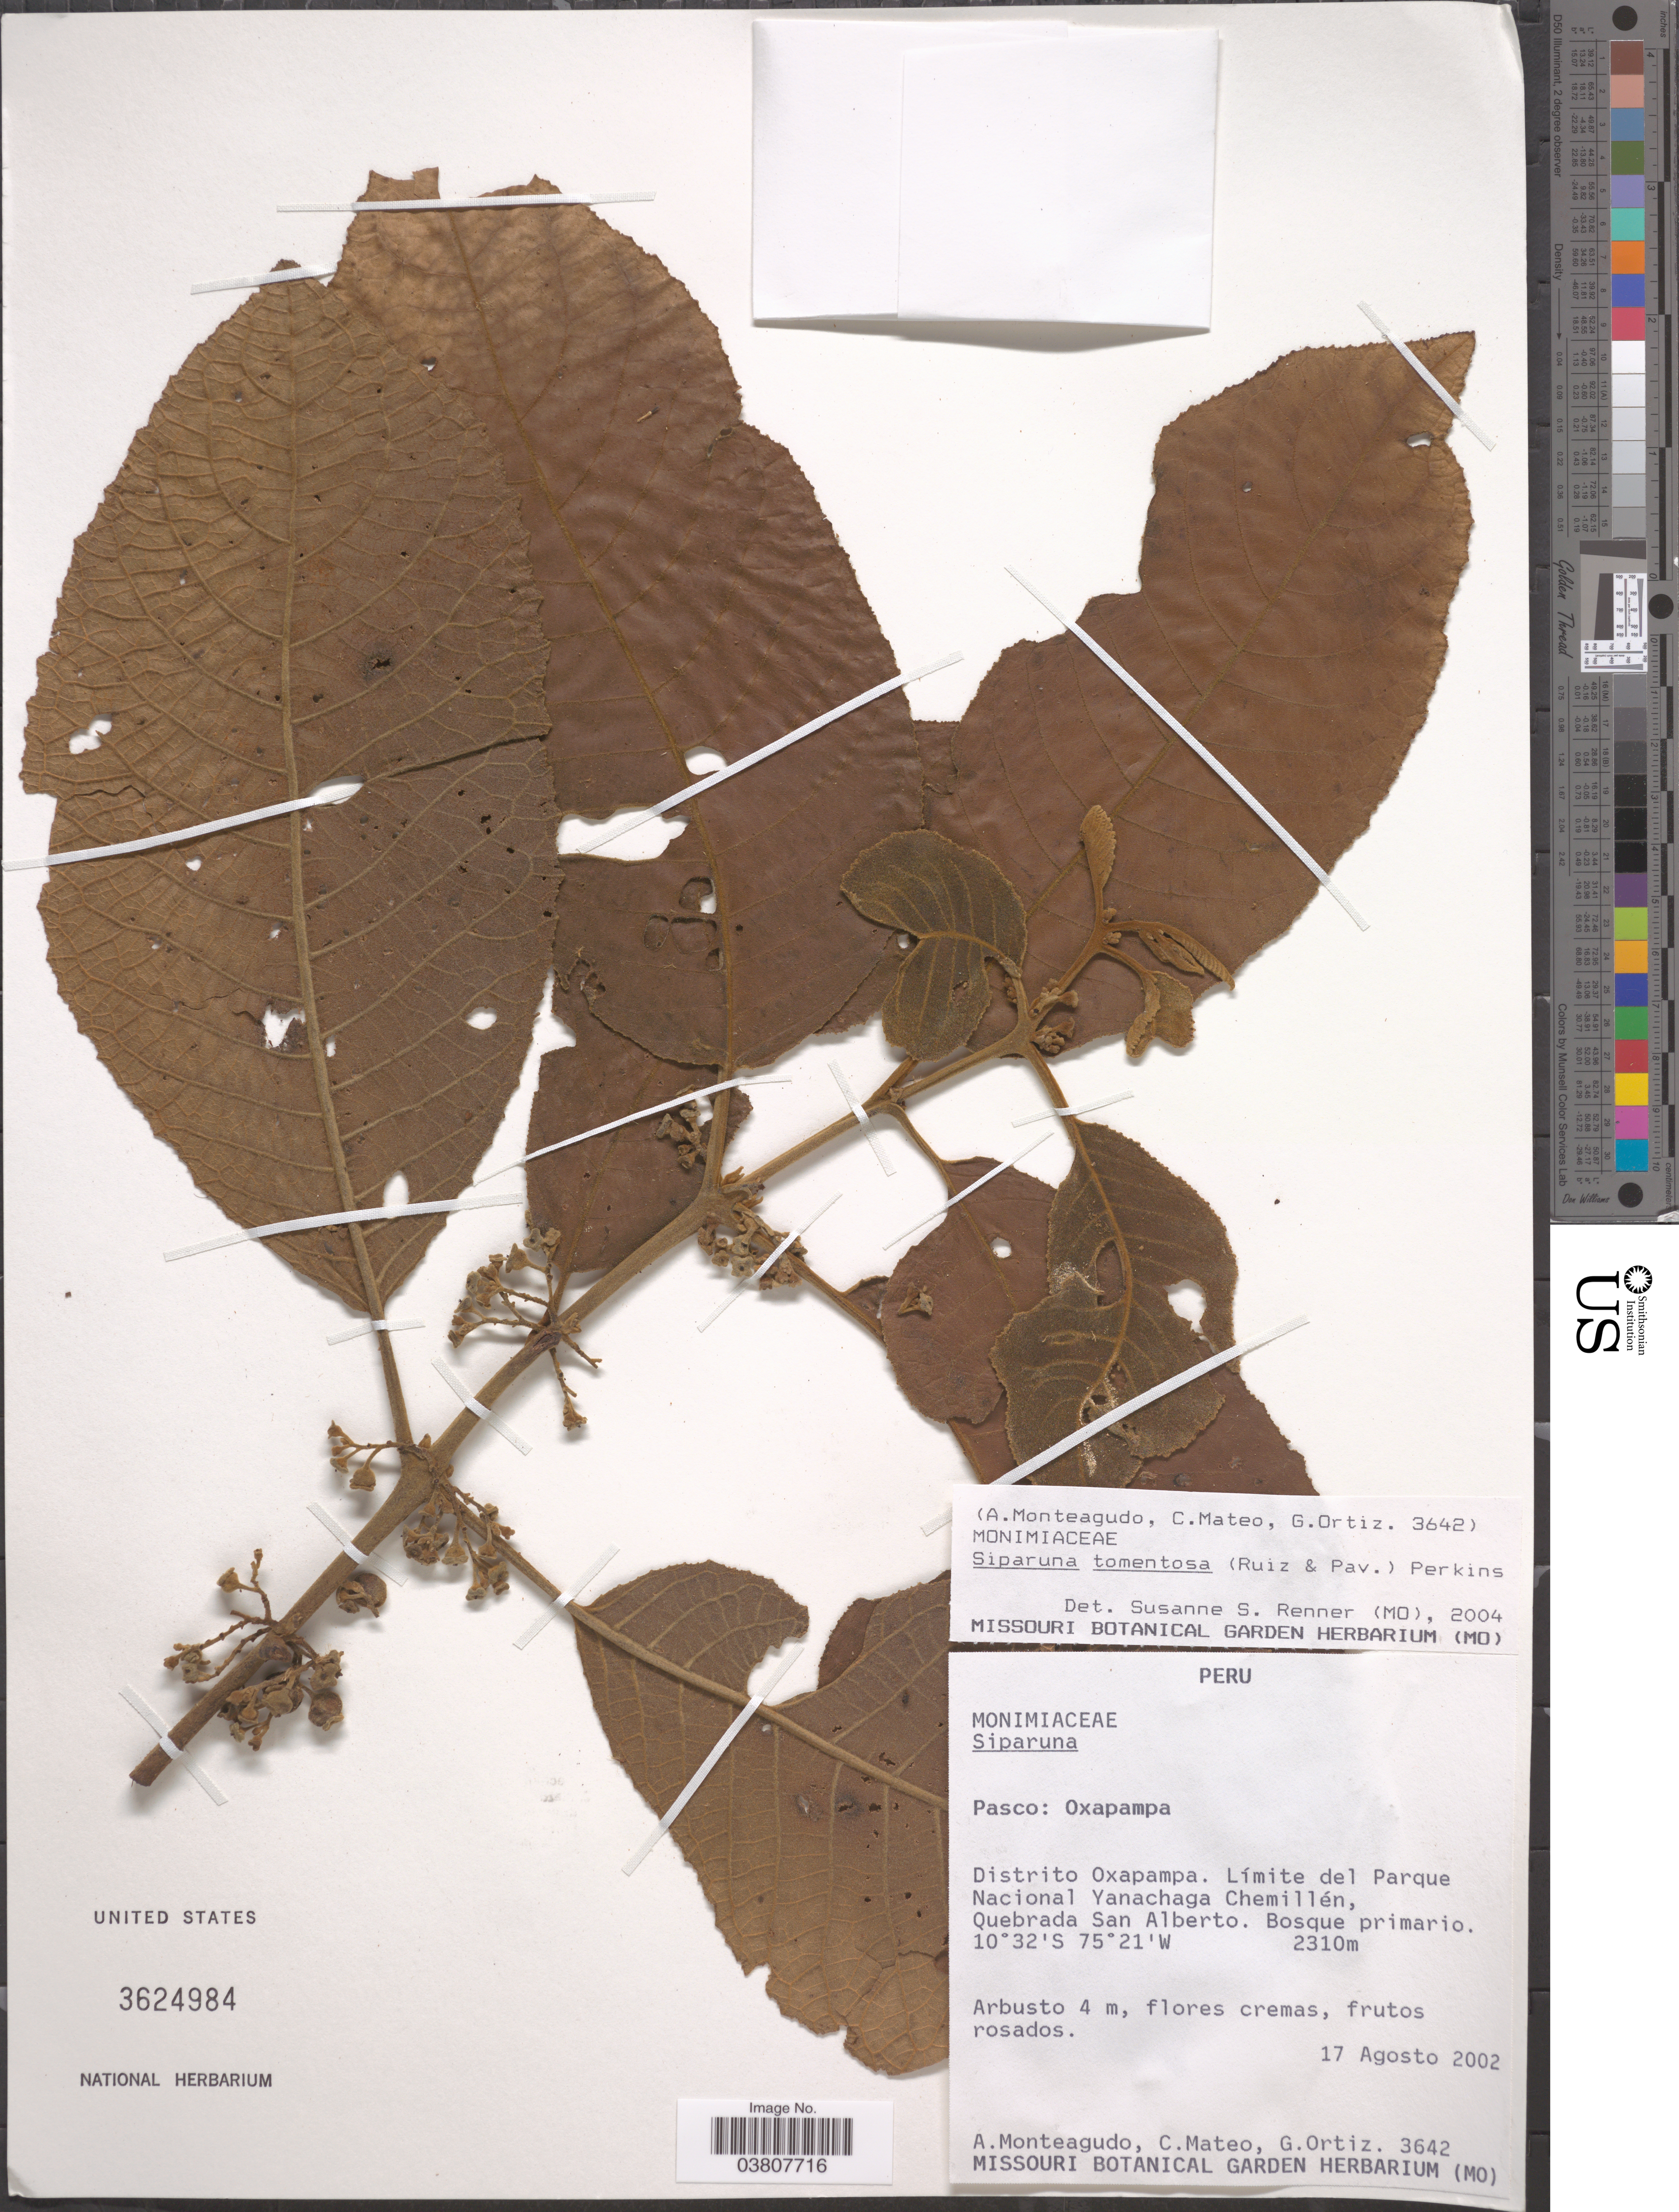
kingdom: Plantae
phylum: Tracheophyta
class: Magnoliopsida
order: Laurales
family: Siparunaceae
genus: Siparuna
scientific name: Siparuna tomentosa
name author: Perkins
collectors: A. Monteagudo, C. Mateo & G. Ortiz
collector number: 3642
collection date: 2002-08-17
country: Peru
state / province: Pasco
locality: Oxapampa. Distrito Oxapampa. Límite del Parque Nacional Yanachaga Chemillén, Quebrada San Alberto.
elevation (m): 2310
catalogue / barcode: US 3624984